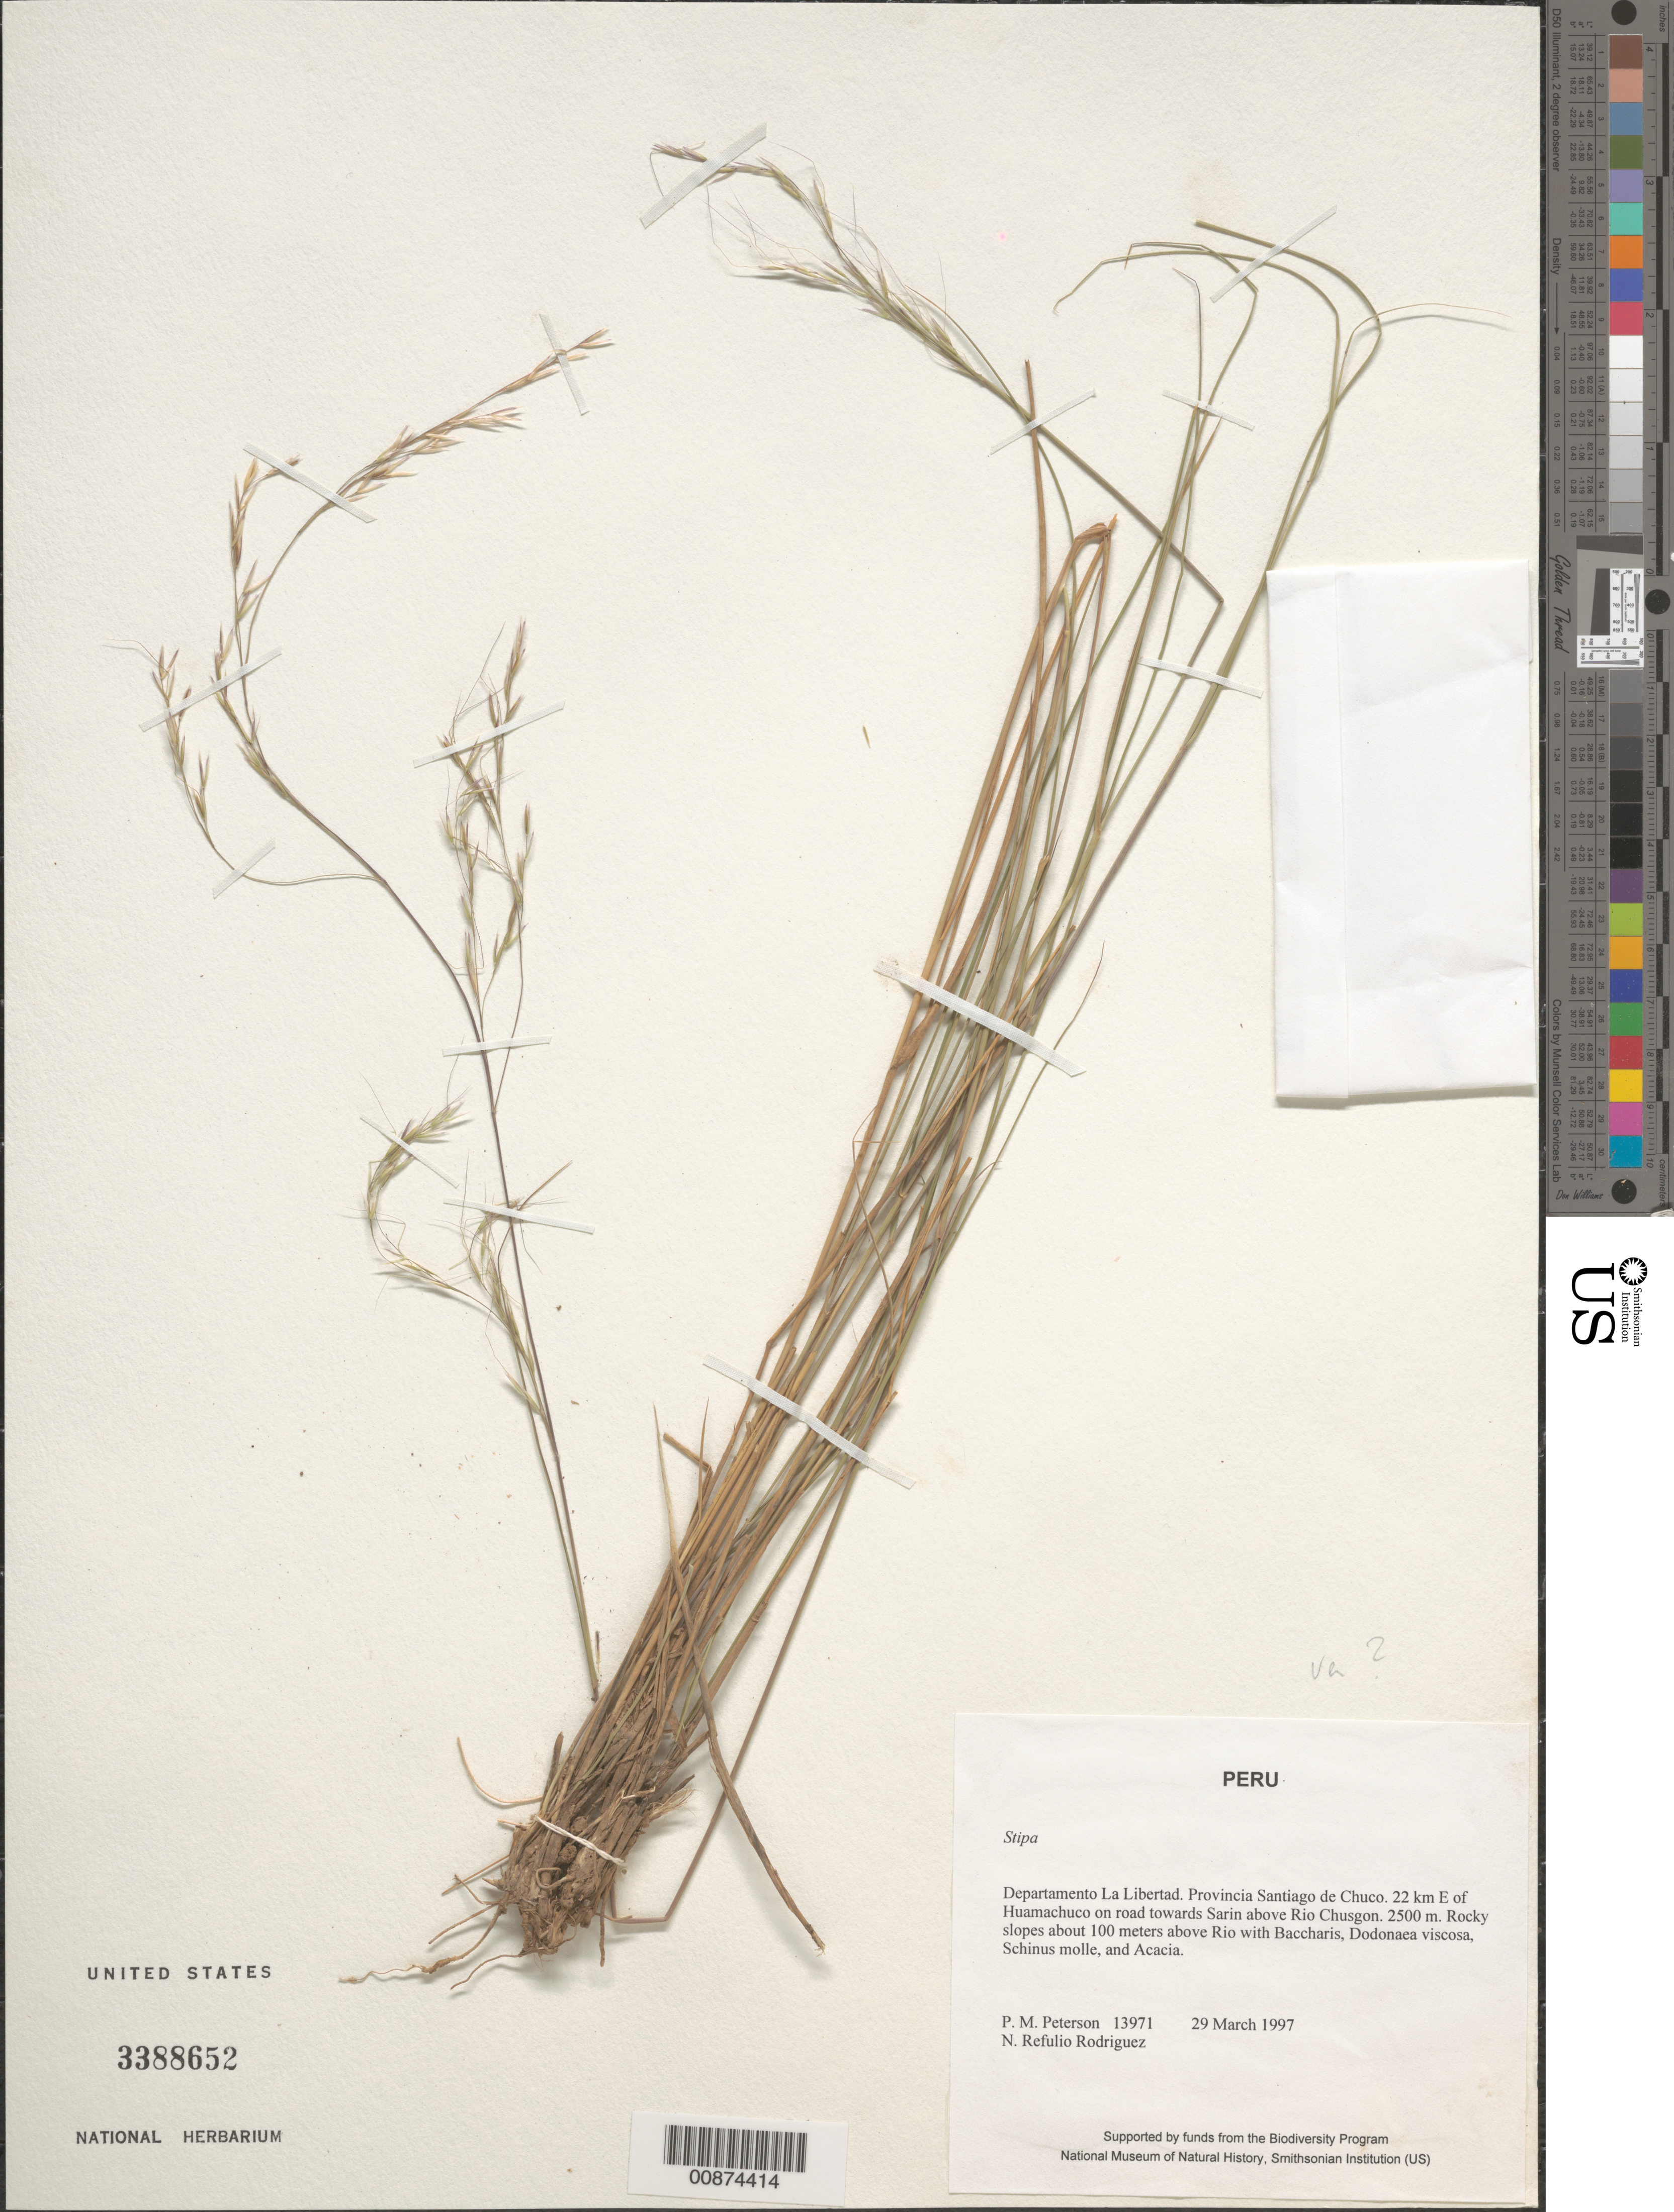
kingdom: Plantae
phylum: Tracheophyta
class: Liliopsida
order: Poales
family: Poaceae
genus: Stipa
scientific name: Stipa sp.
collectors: P. M. Peterson & N. Refulio-Rodríguez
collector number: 13971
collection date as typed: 29 Mar 1997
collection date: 1997-03-29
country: Peru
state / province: La Libertad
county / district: Santiago de Chuco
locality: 22 km E of Huamachuco on road towards Sarin above Rio Chusgon.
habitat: Rocky slopes about 100 meters above Rio with Baccharis, Dodonaea viscosa, Schinus molle, and Acacia.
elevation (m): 2500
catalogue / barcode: US 3388652